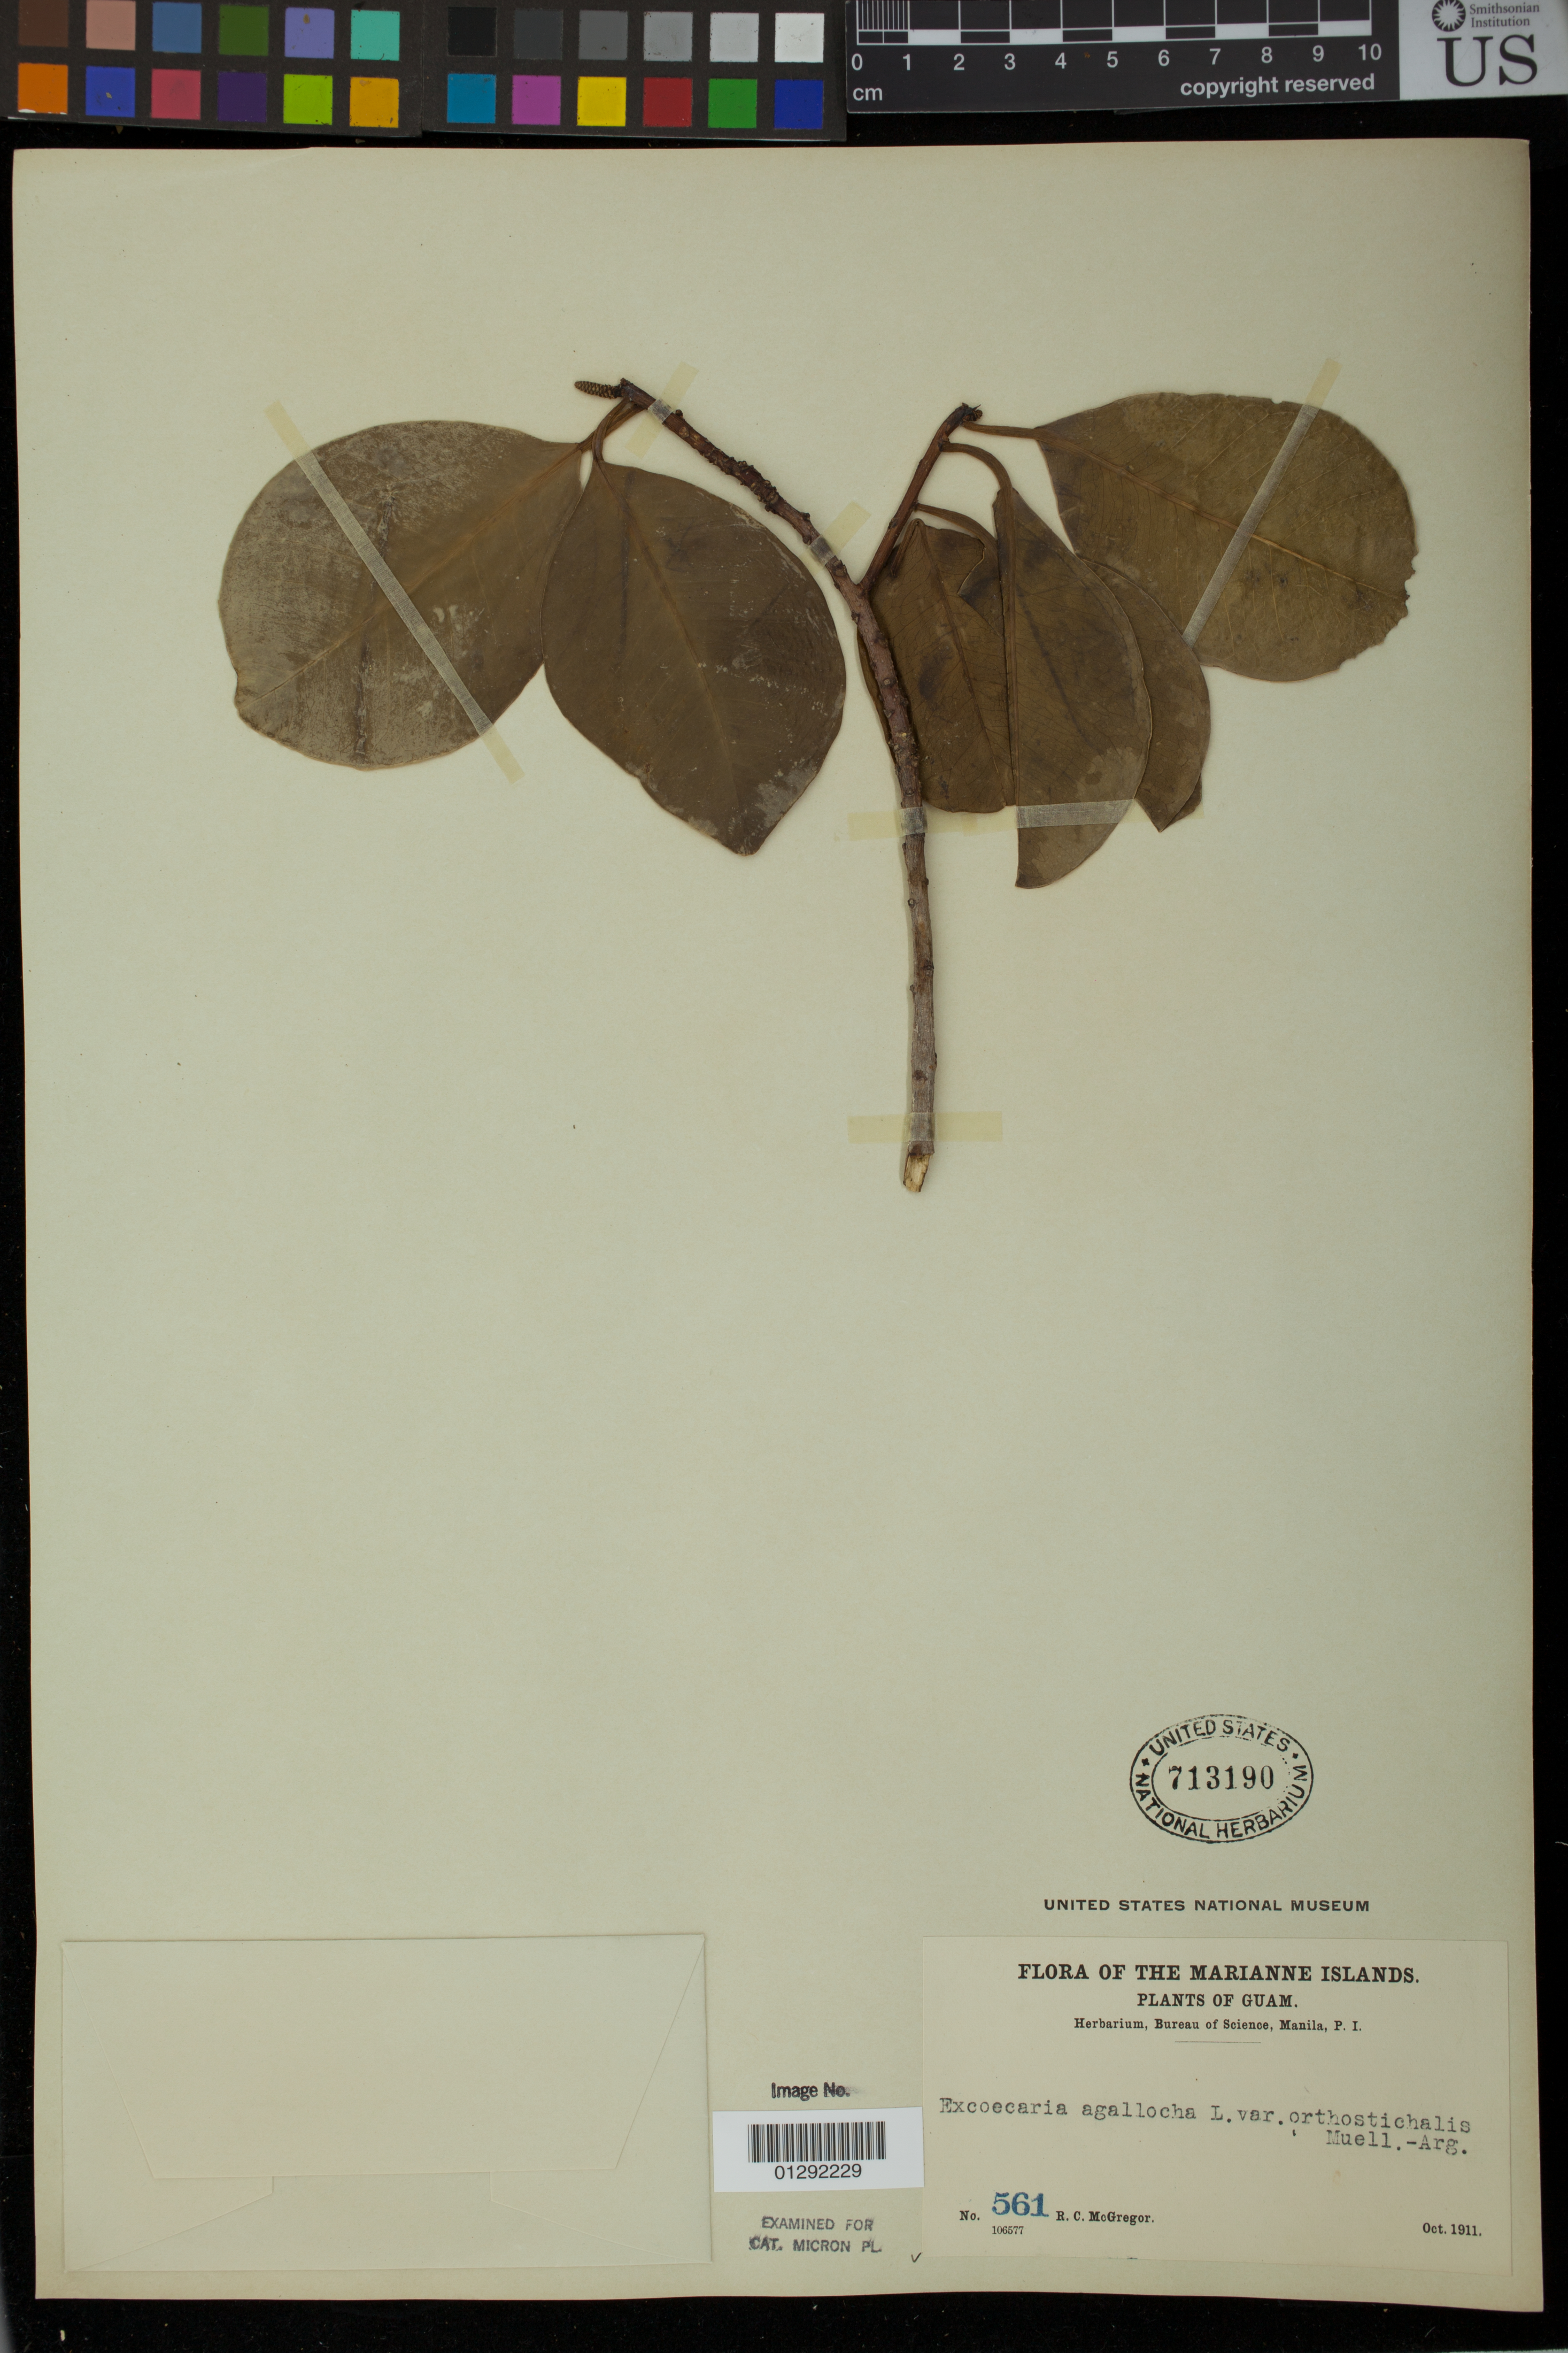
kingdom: Plantae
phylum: Tracheophyta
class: Magnoliopsida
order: Malpighiales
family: Euphorbiaceae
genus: Excoecaria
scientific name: Excoecaria agallocha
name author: L.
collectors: R. C. McGregor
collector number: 561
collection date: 1911-10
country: Guam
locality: Marianne Islands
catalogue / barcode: US 713190